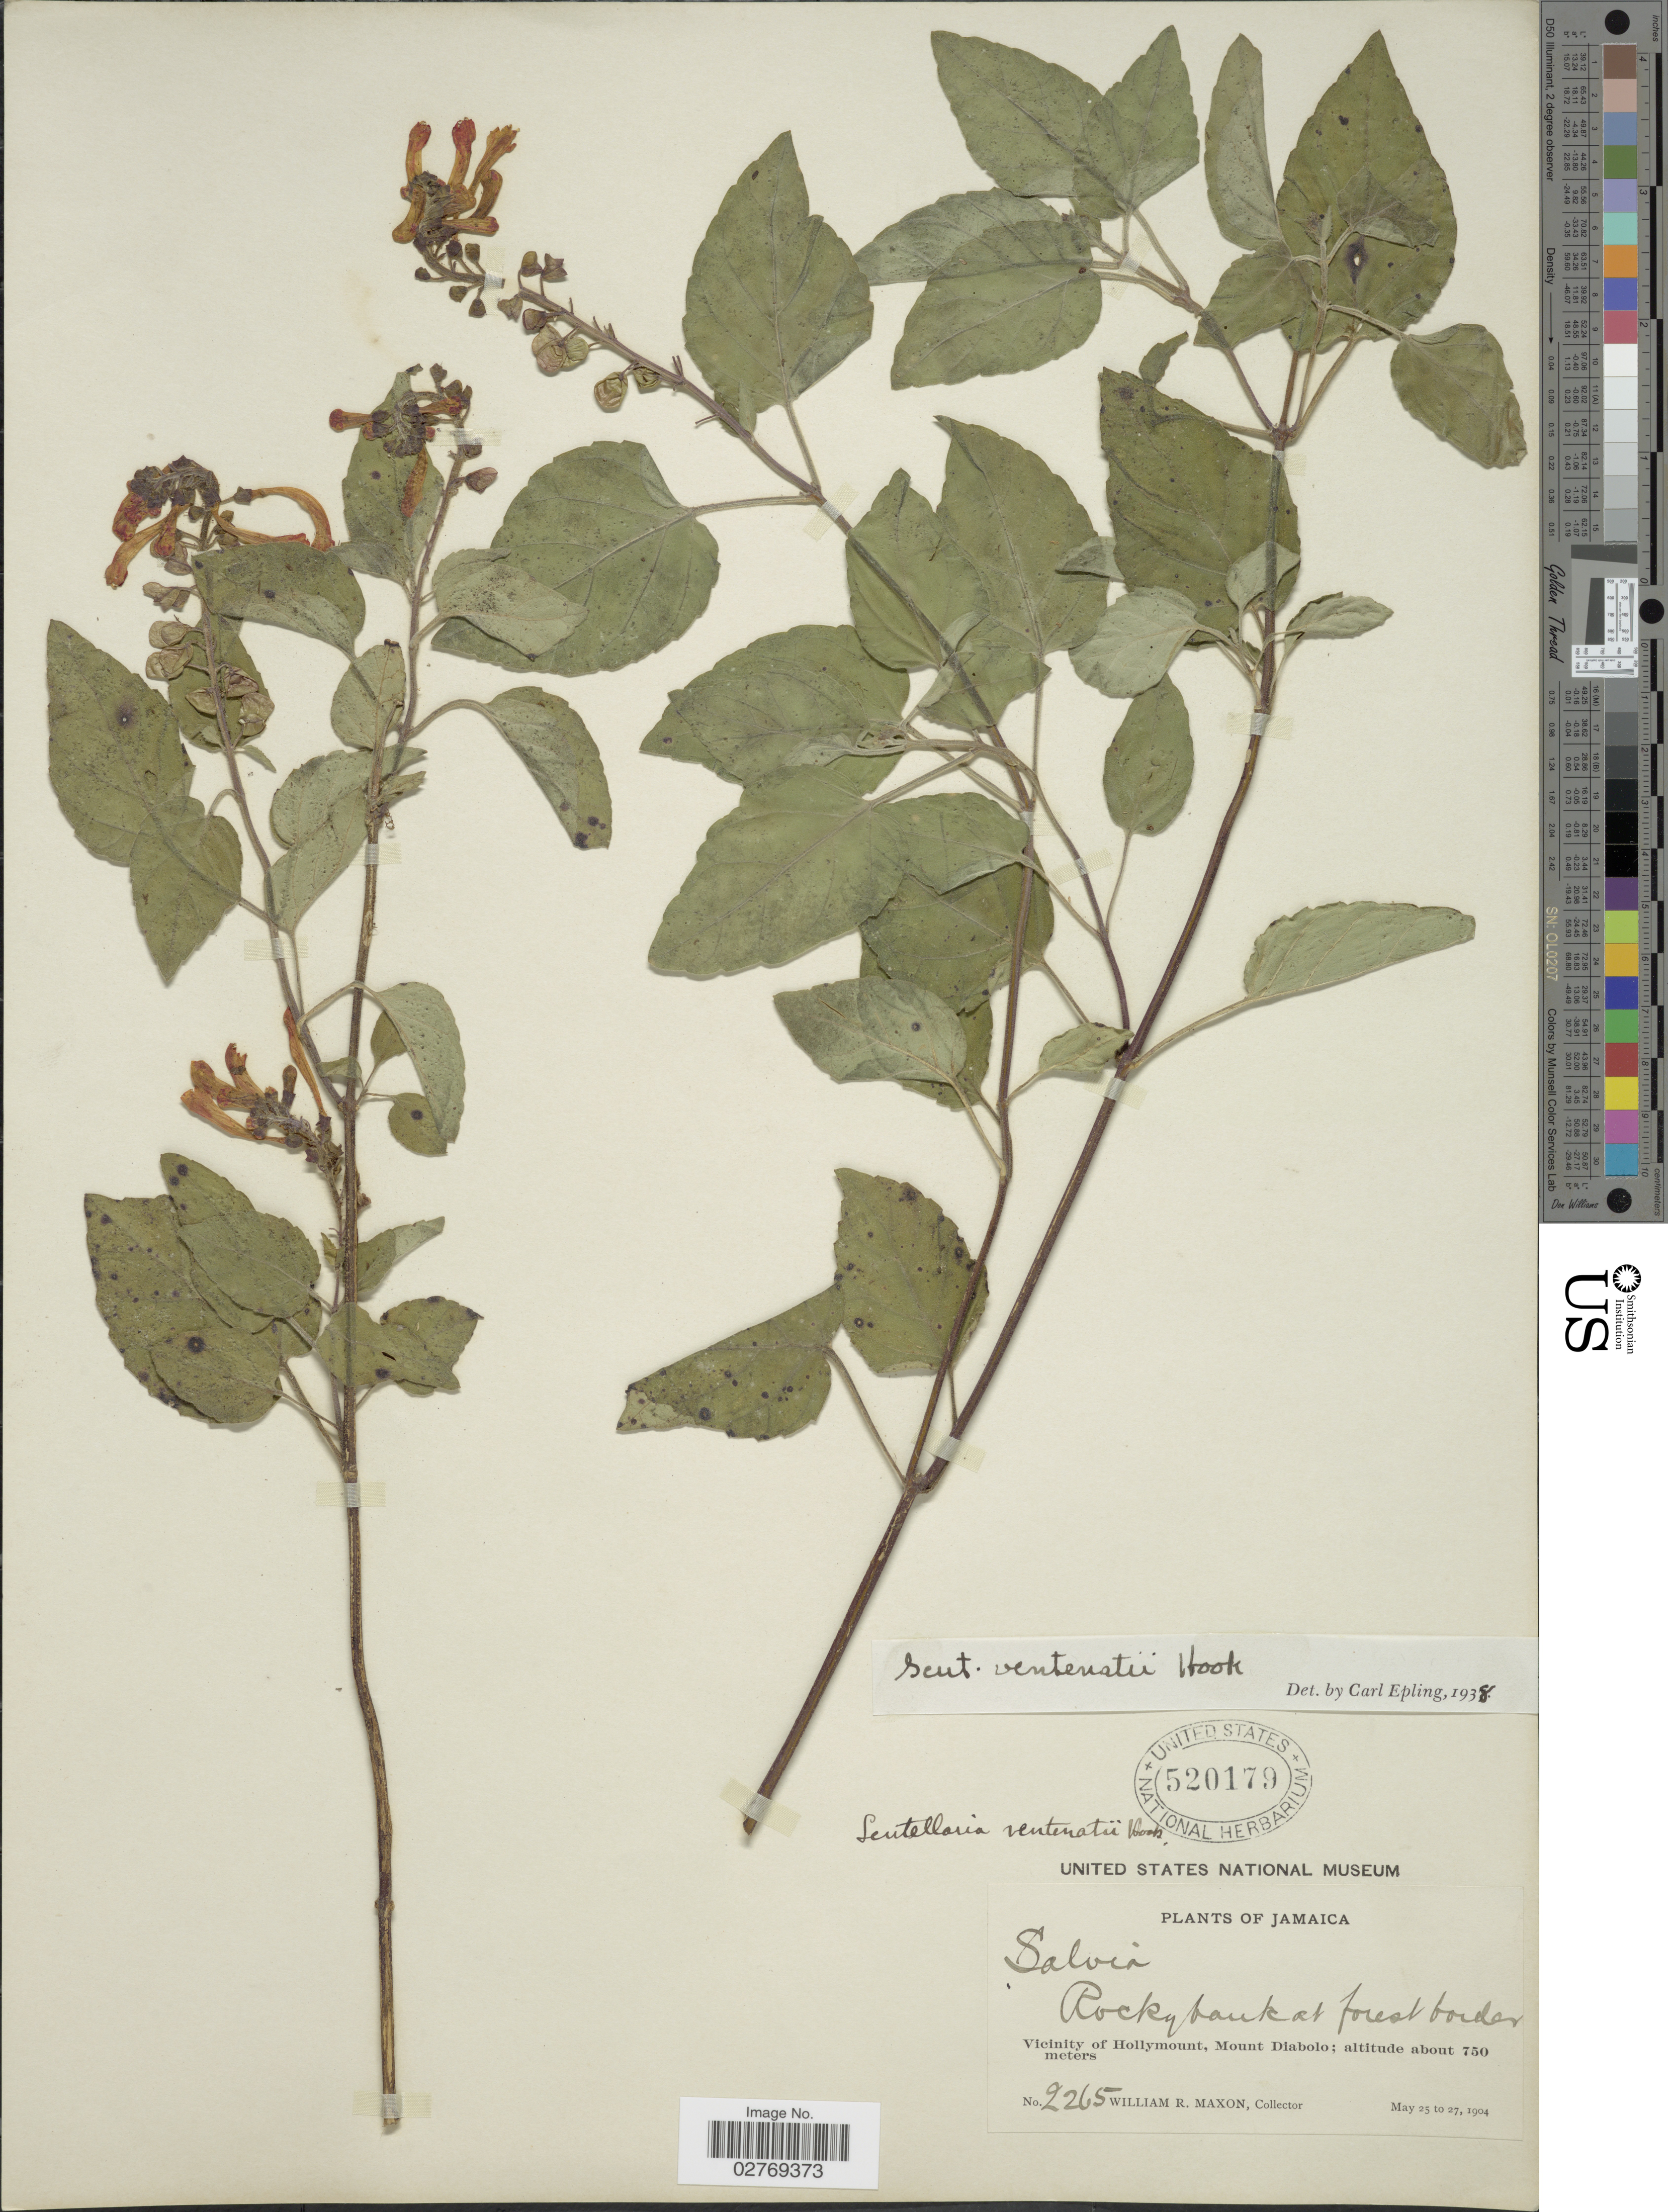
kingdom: Plantae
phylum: Tracheophyta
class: Magnoliopsida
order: Lamiales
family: Lamiaceae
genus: Scutellaria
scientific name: Scutellaria ventenatii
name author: Hook.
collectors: W. R. Maxon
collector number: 2265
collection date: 1904-02-25/1904-05-27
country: Jamaica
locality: Vicinity of Hollymount, Mount Diabolo,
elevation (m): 750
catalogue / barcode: US 520179